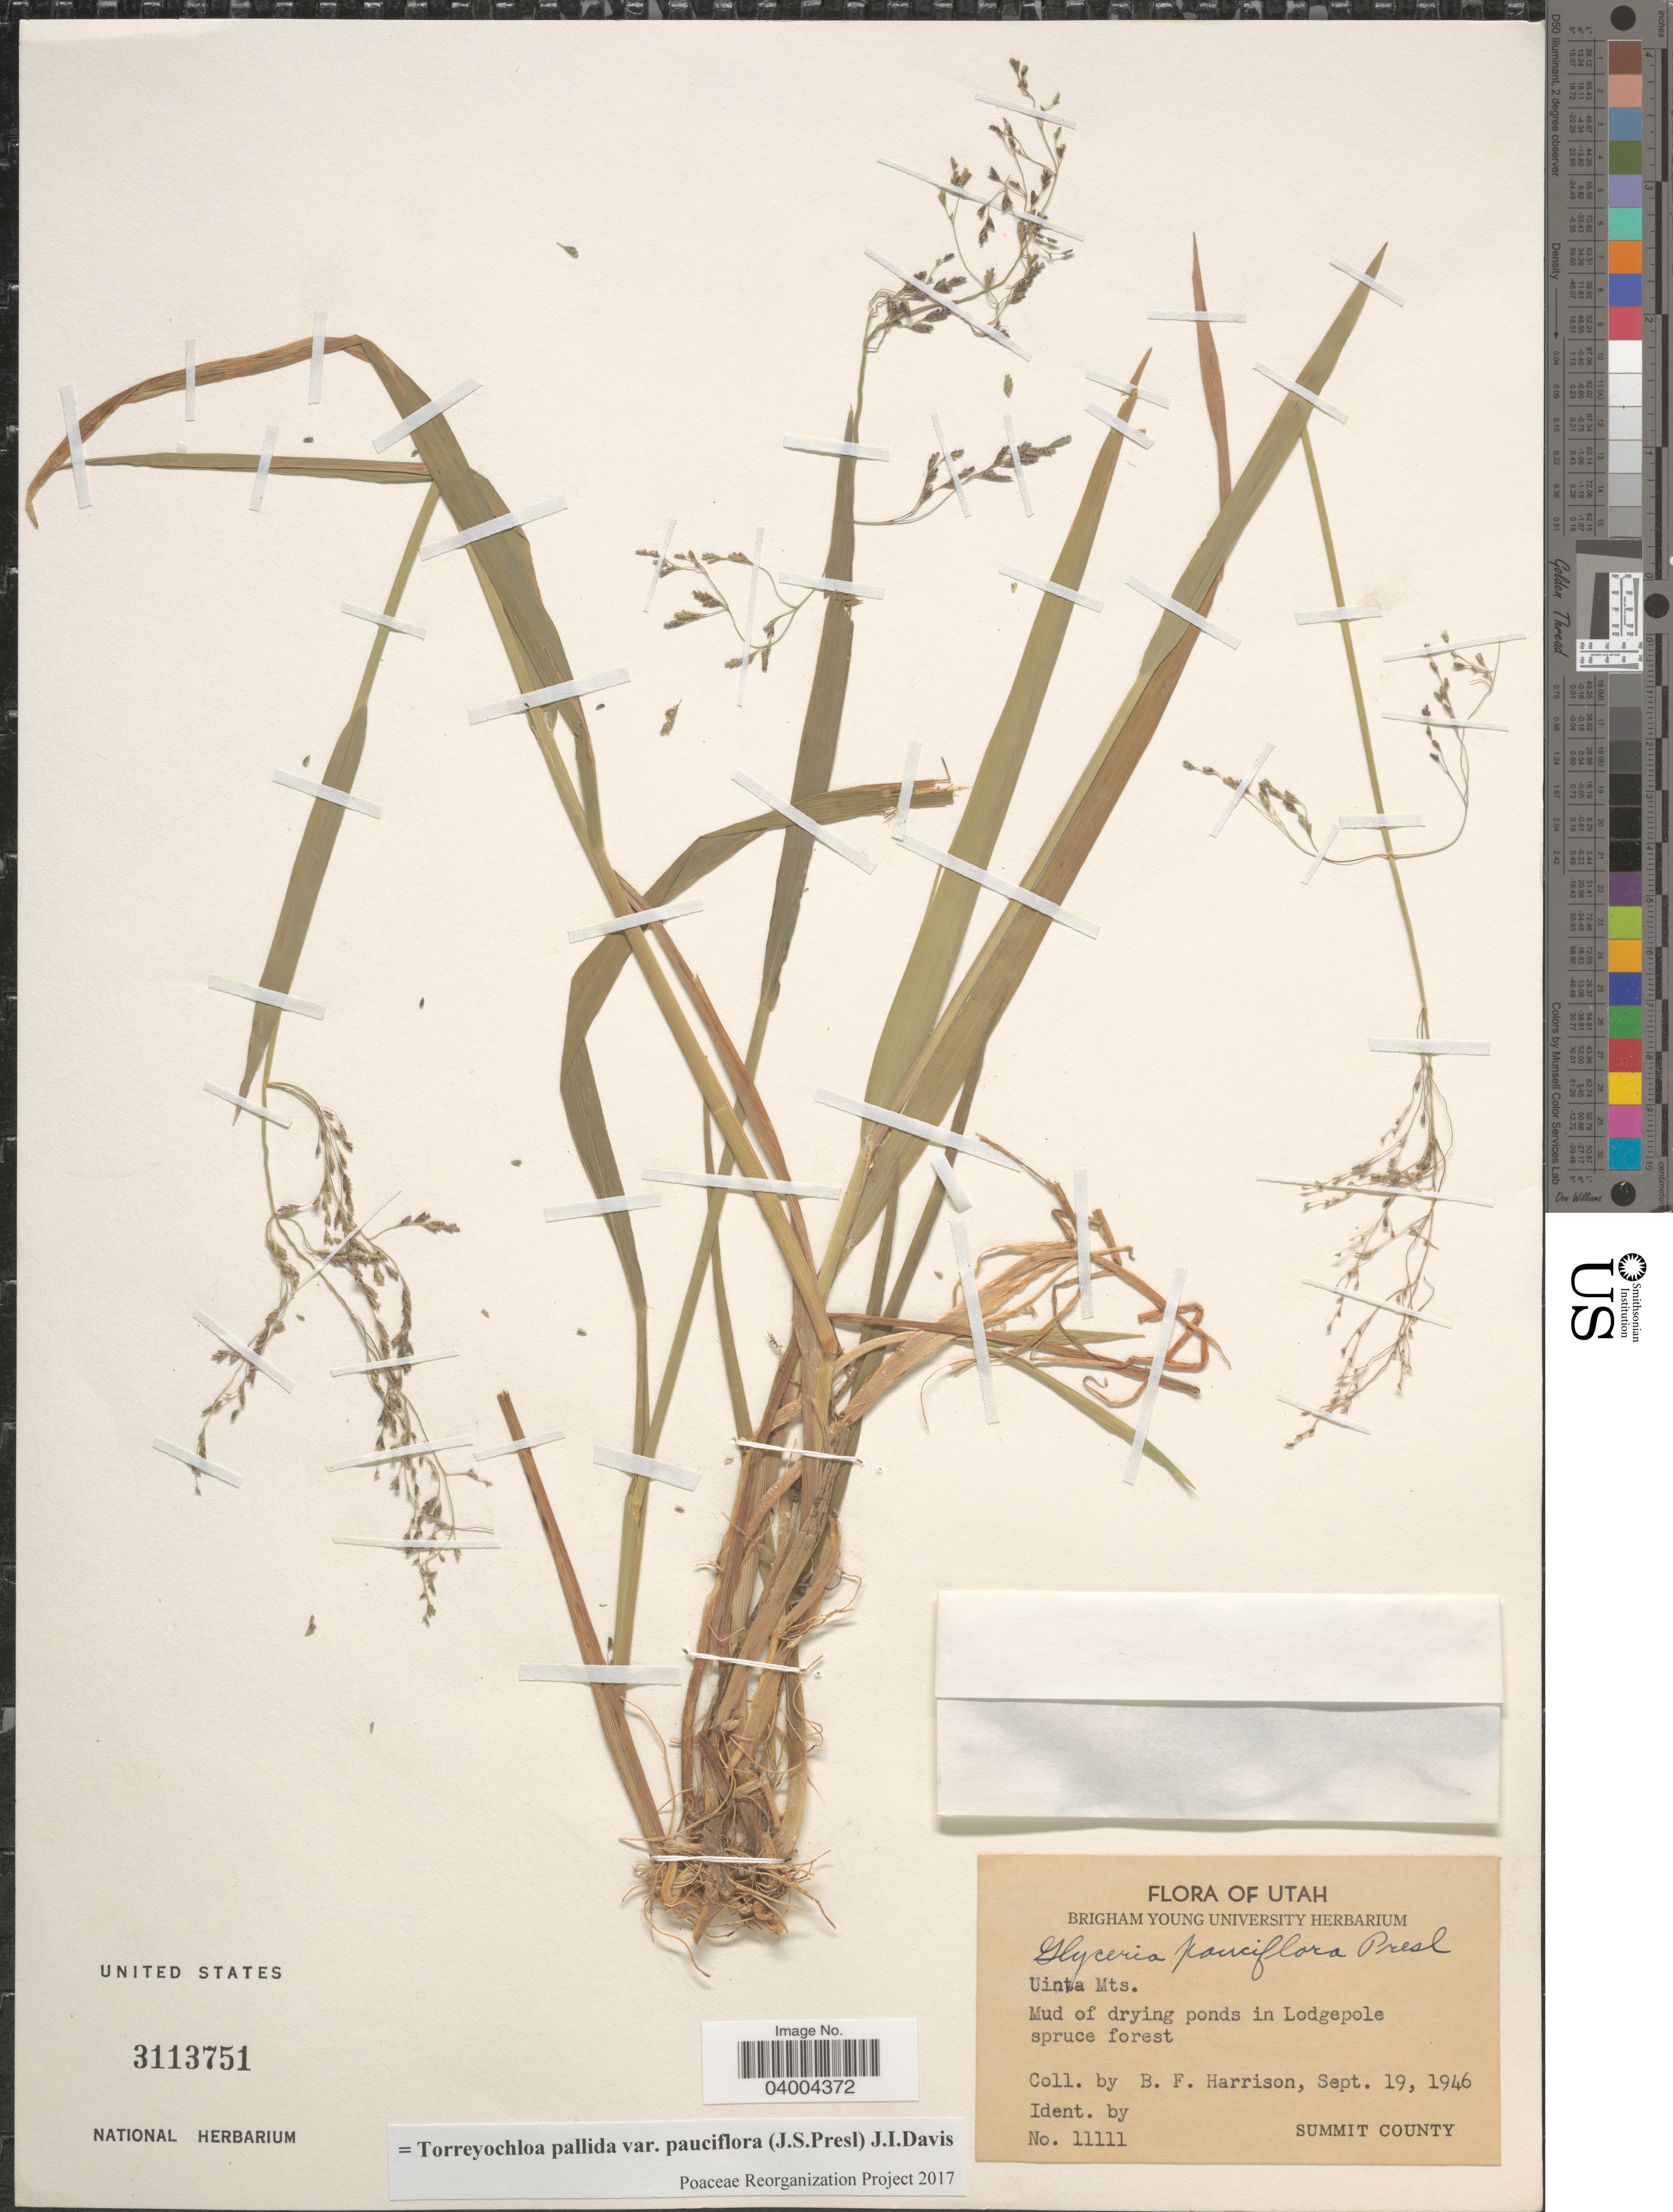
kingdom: Plantae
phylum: Tracheophyta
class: Liliopsida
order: Poales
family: Poaceae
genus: Torreyochloa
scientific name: Torreyochloa pallida var. pauciflora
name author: (J. Presl) J.I. Davis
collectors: B. F. Harrison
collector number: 11111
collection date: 1946-09-19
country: United States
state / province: Utah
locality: Uinta Mts. Mud of drying ponds in Lodgepole spruce forest. Summit County.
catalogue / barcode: US 3113751